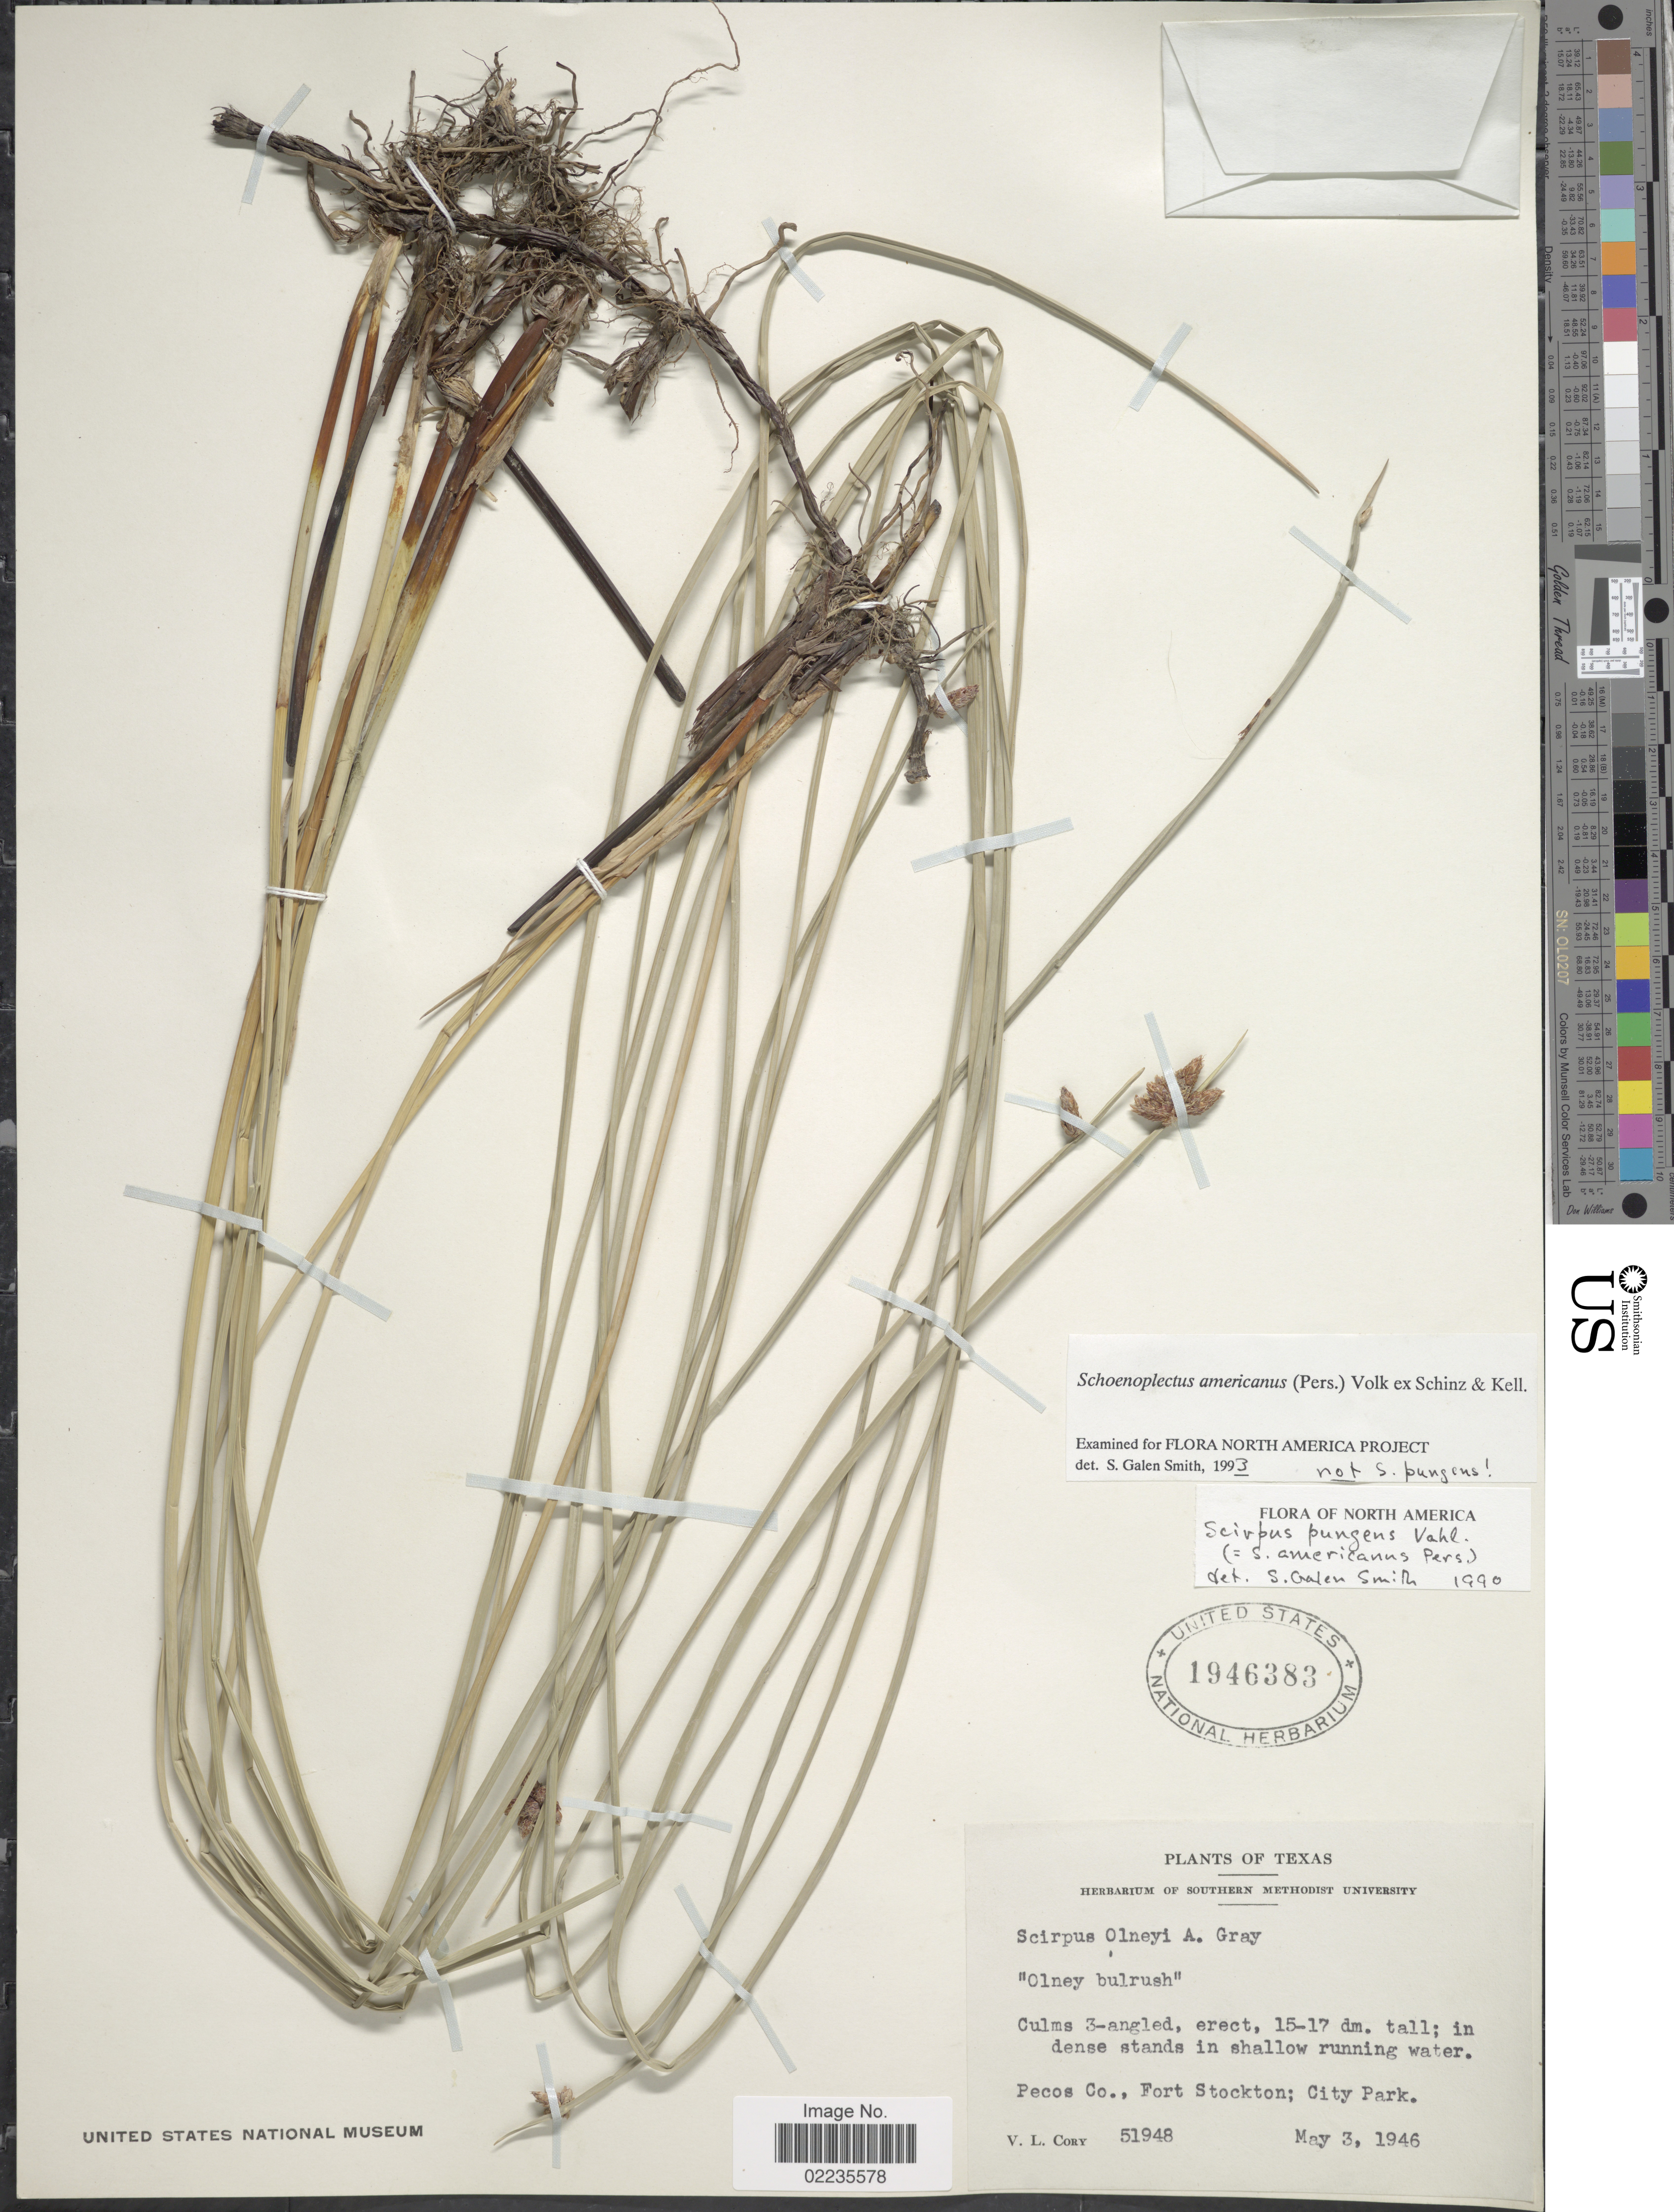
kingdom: Plantae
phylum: Tracheophyta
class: Liliopsida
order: Poales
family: Cyperaceae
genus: Schoenoplectus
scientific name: Schoenoplectus americanus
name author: (Pers.) Volkart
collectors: V. Cory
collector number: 51948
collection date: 1946-05-03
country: United States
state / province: Texas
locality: Pecos Co., Fort Stockton, City Park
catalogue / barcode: US 1946383